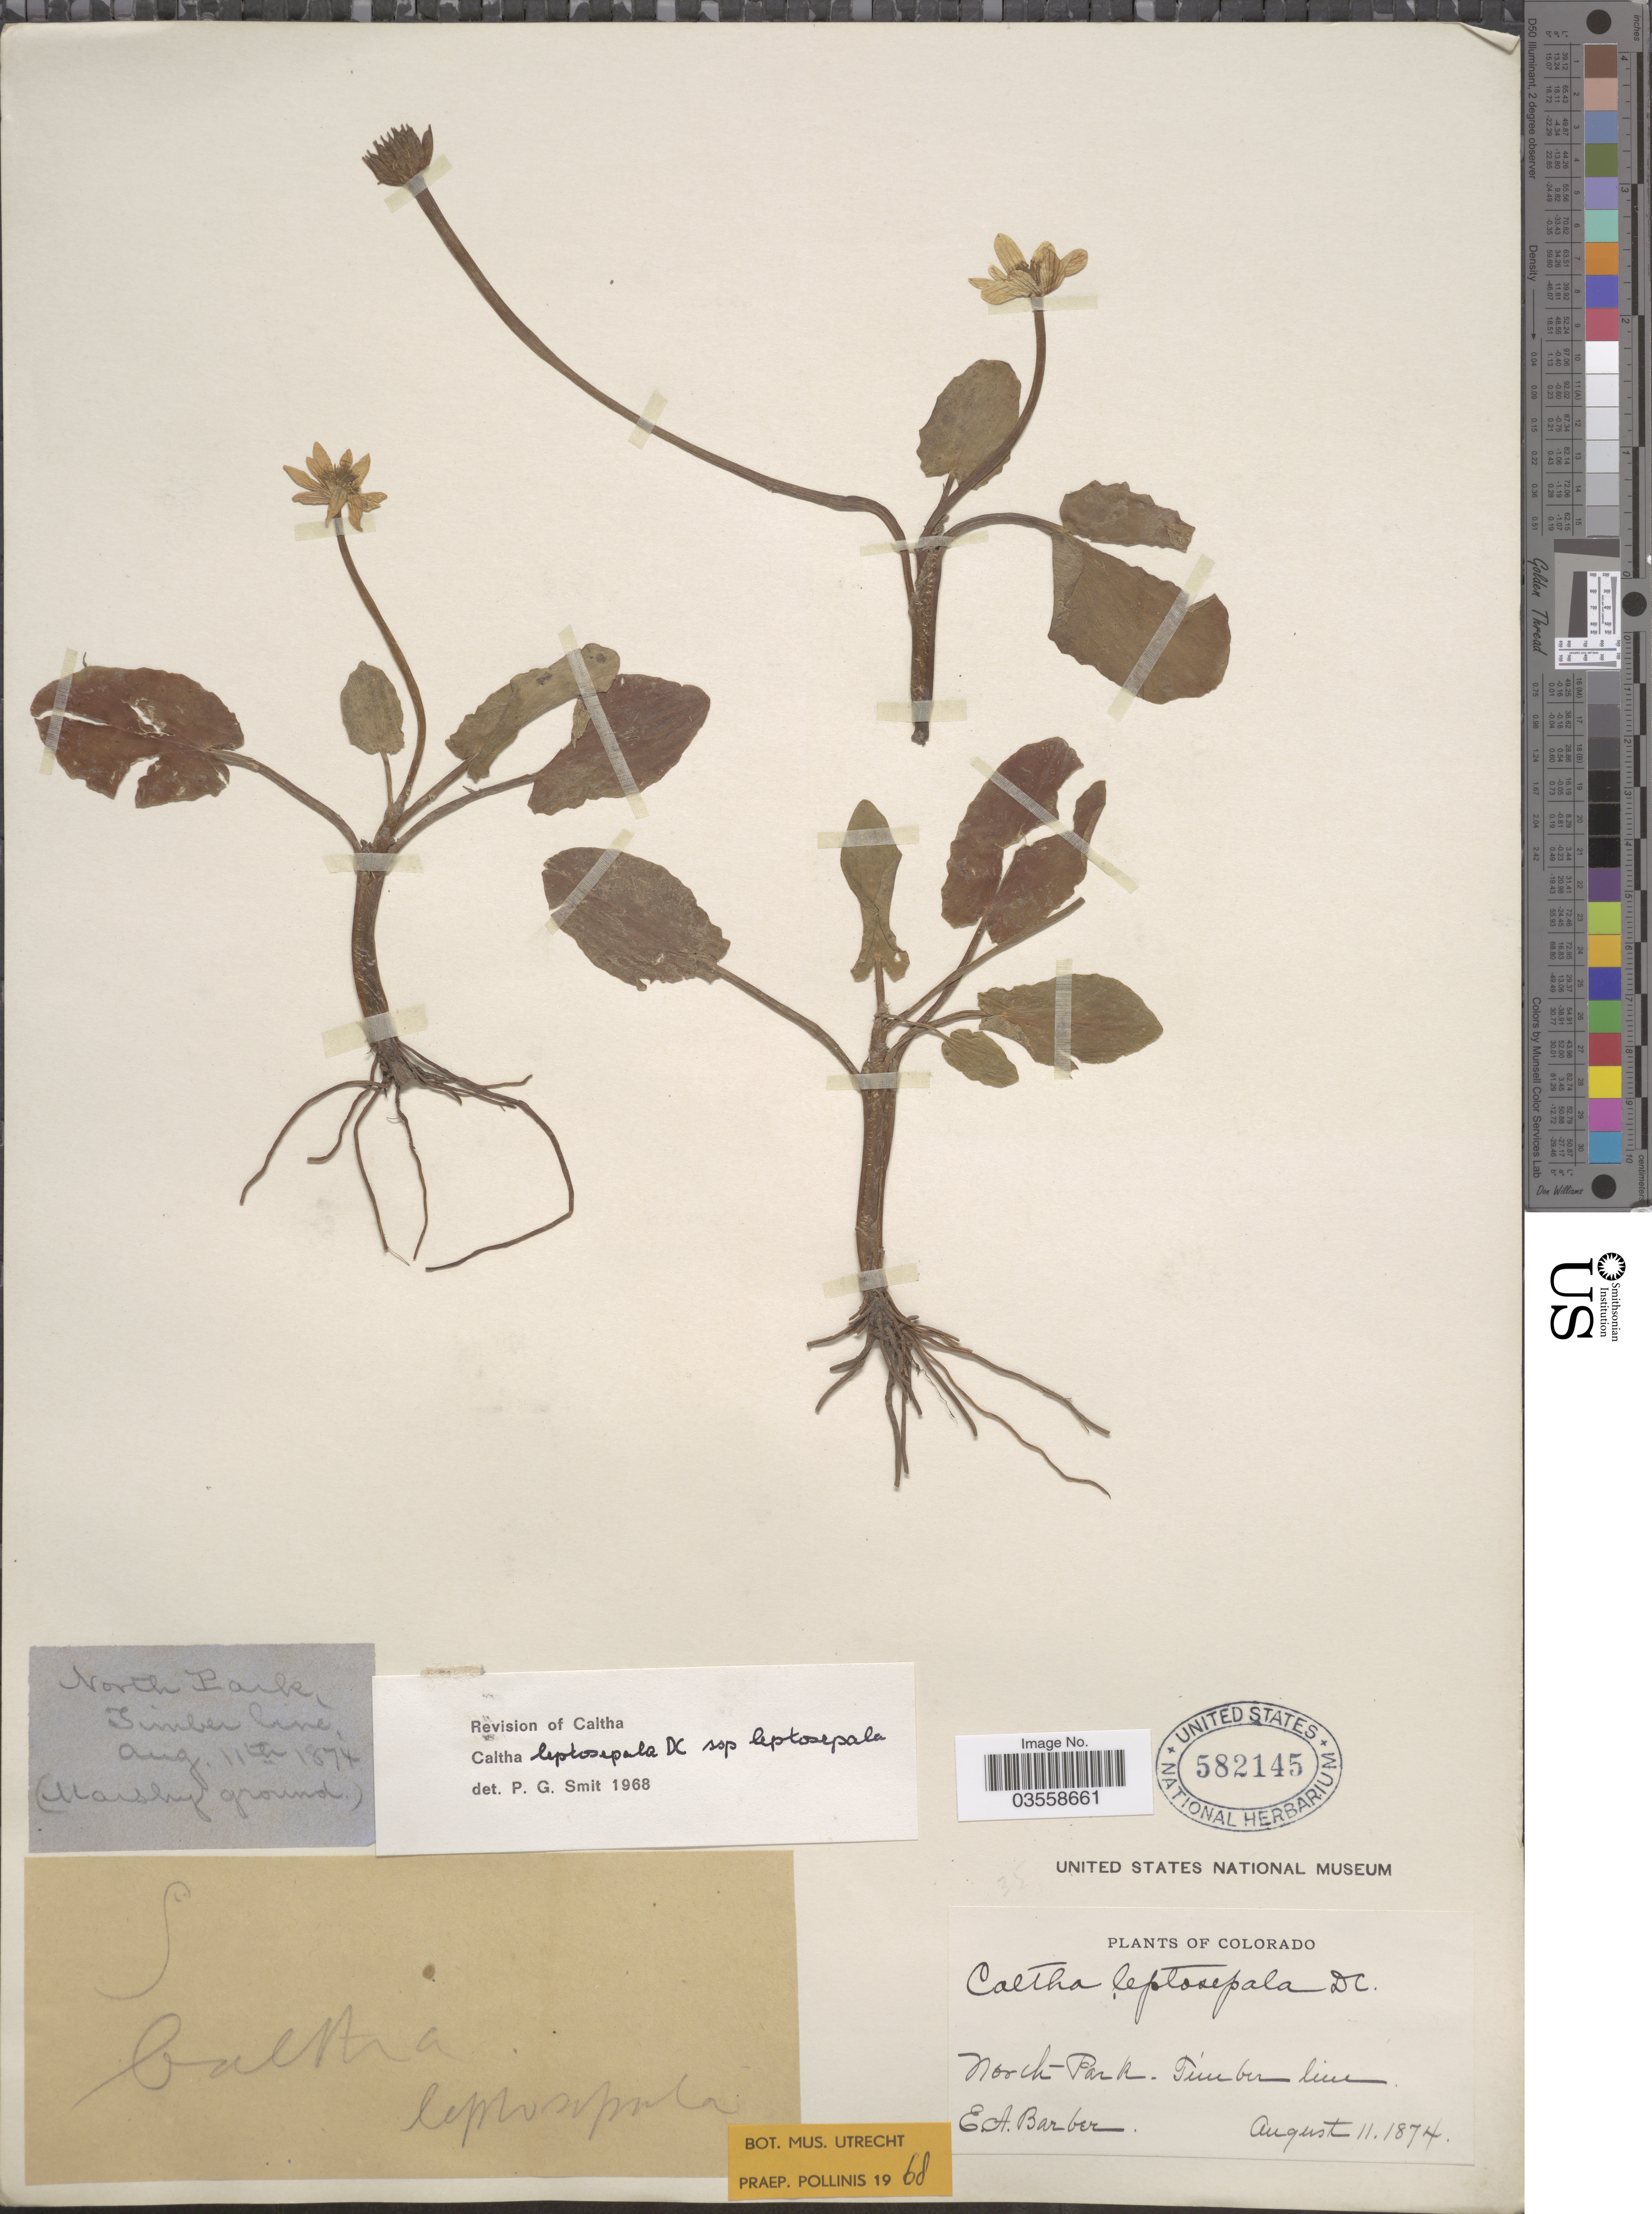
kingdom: Plantae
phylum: Tracheophyta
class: Magnoliopsida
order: Ranunculales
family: Ranunculaceae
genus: Caltha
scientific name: Caltha leptosepala subsp. leptosepala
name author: DC.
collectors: E. Barber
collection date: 1874-08-11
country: United States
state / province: Colorado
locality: North Park. Timber line.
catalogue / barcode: US 582145